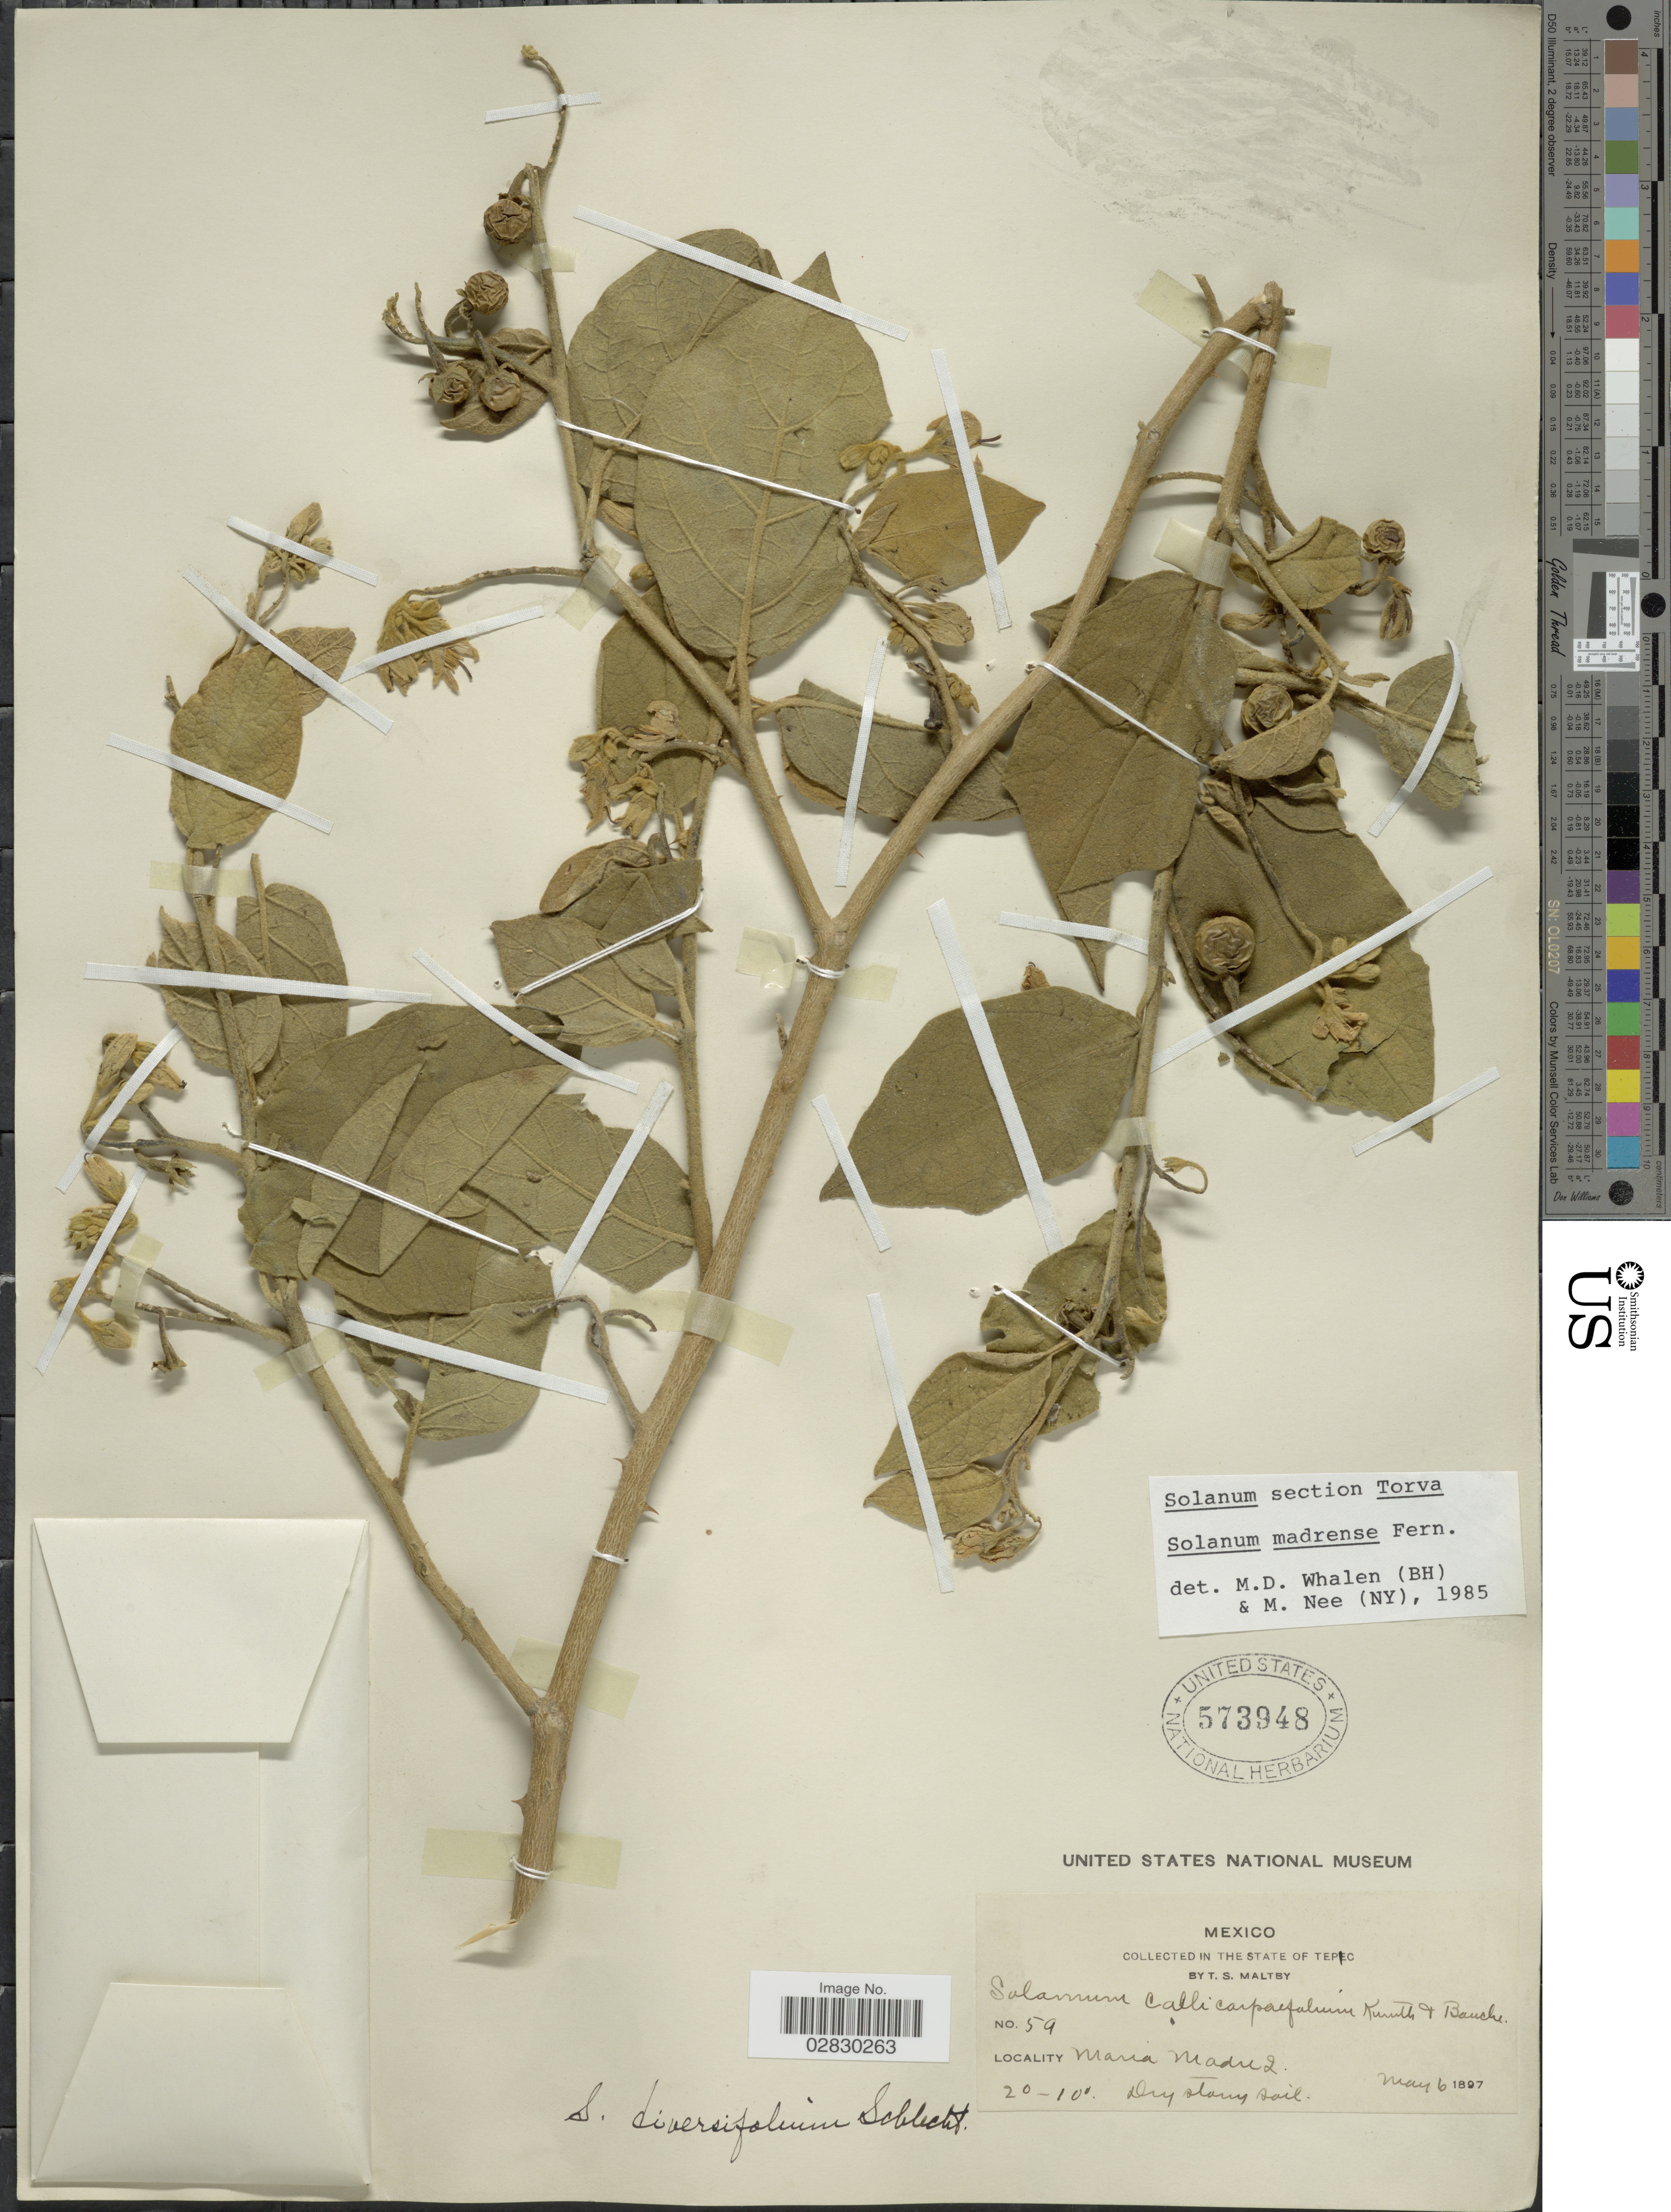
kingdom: Plantae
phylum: Tracheophyta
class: Magnoliopsida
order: Solanales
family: Solanaceae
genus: Solanum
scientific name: Solanum madrense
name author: Fernald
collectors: T. S. Maltby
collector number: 59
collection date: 1897-05-06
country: Mexico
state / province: Nayarit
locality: In the state of Tepic, Maria Madre I.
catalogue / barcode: US 573948